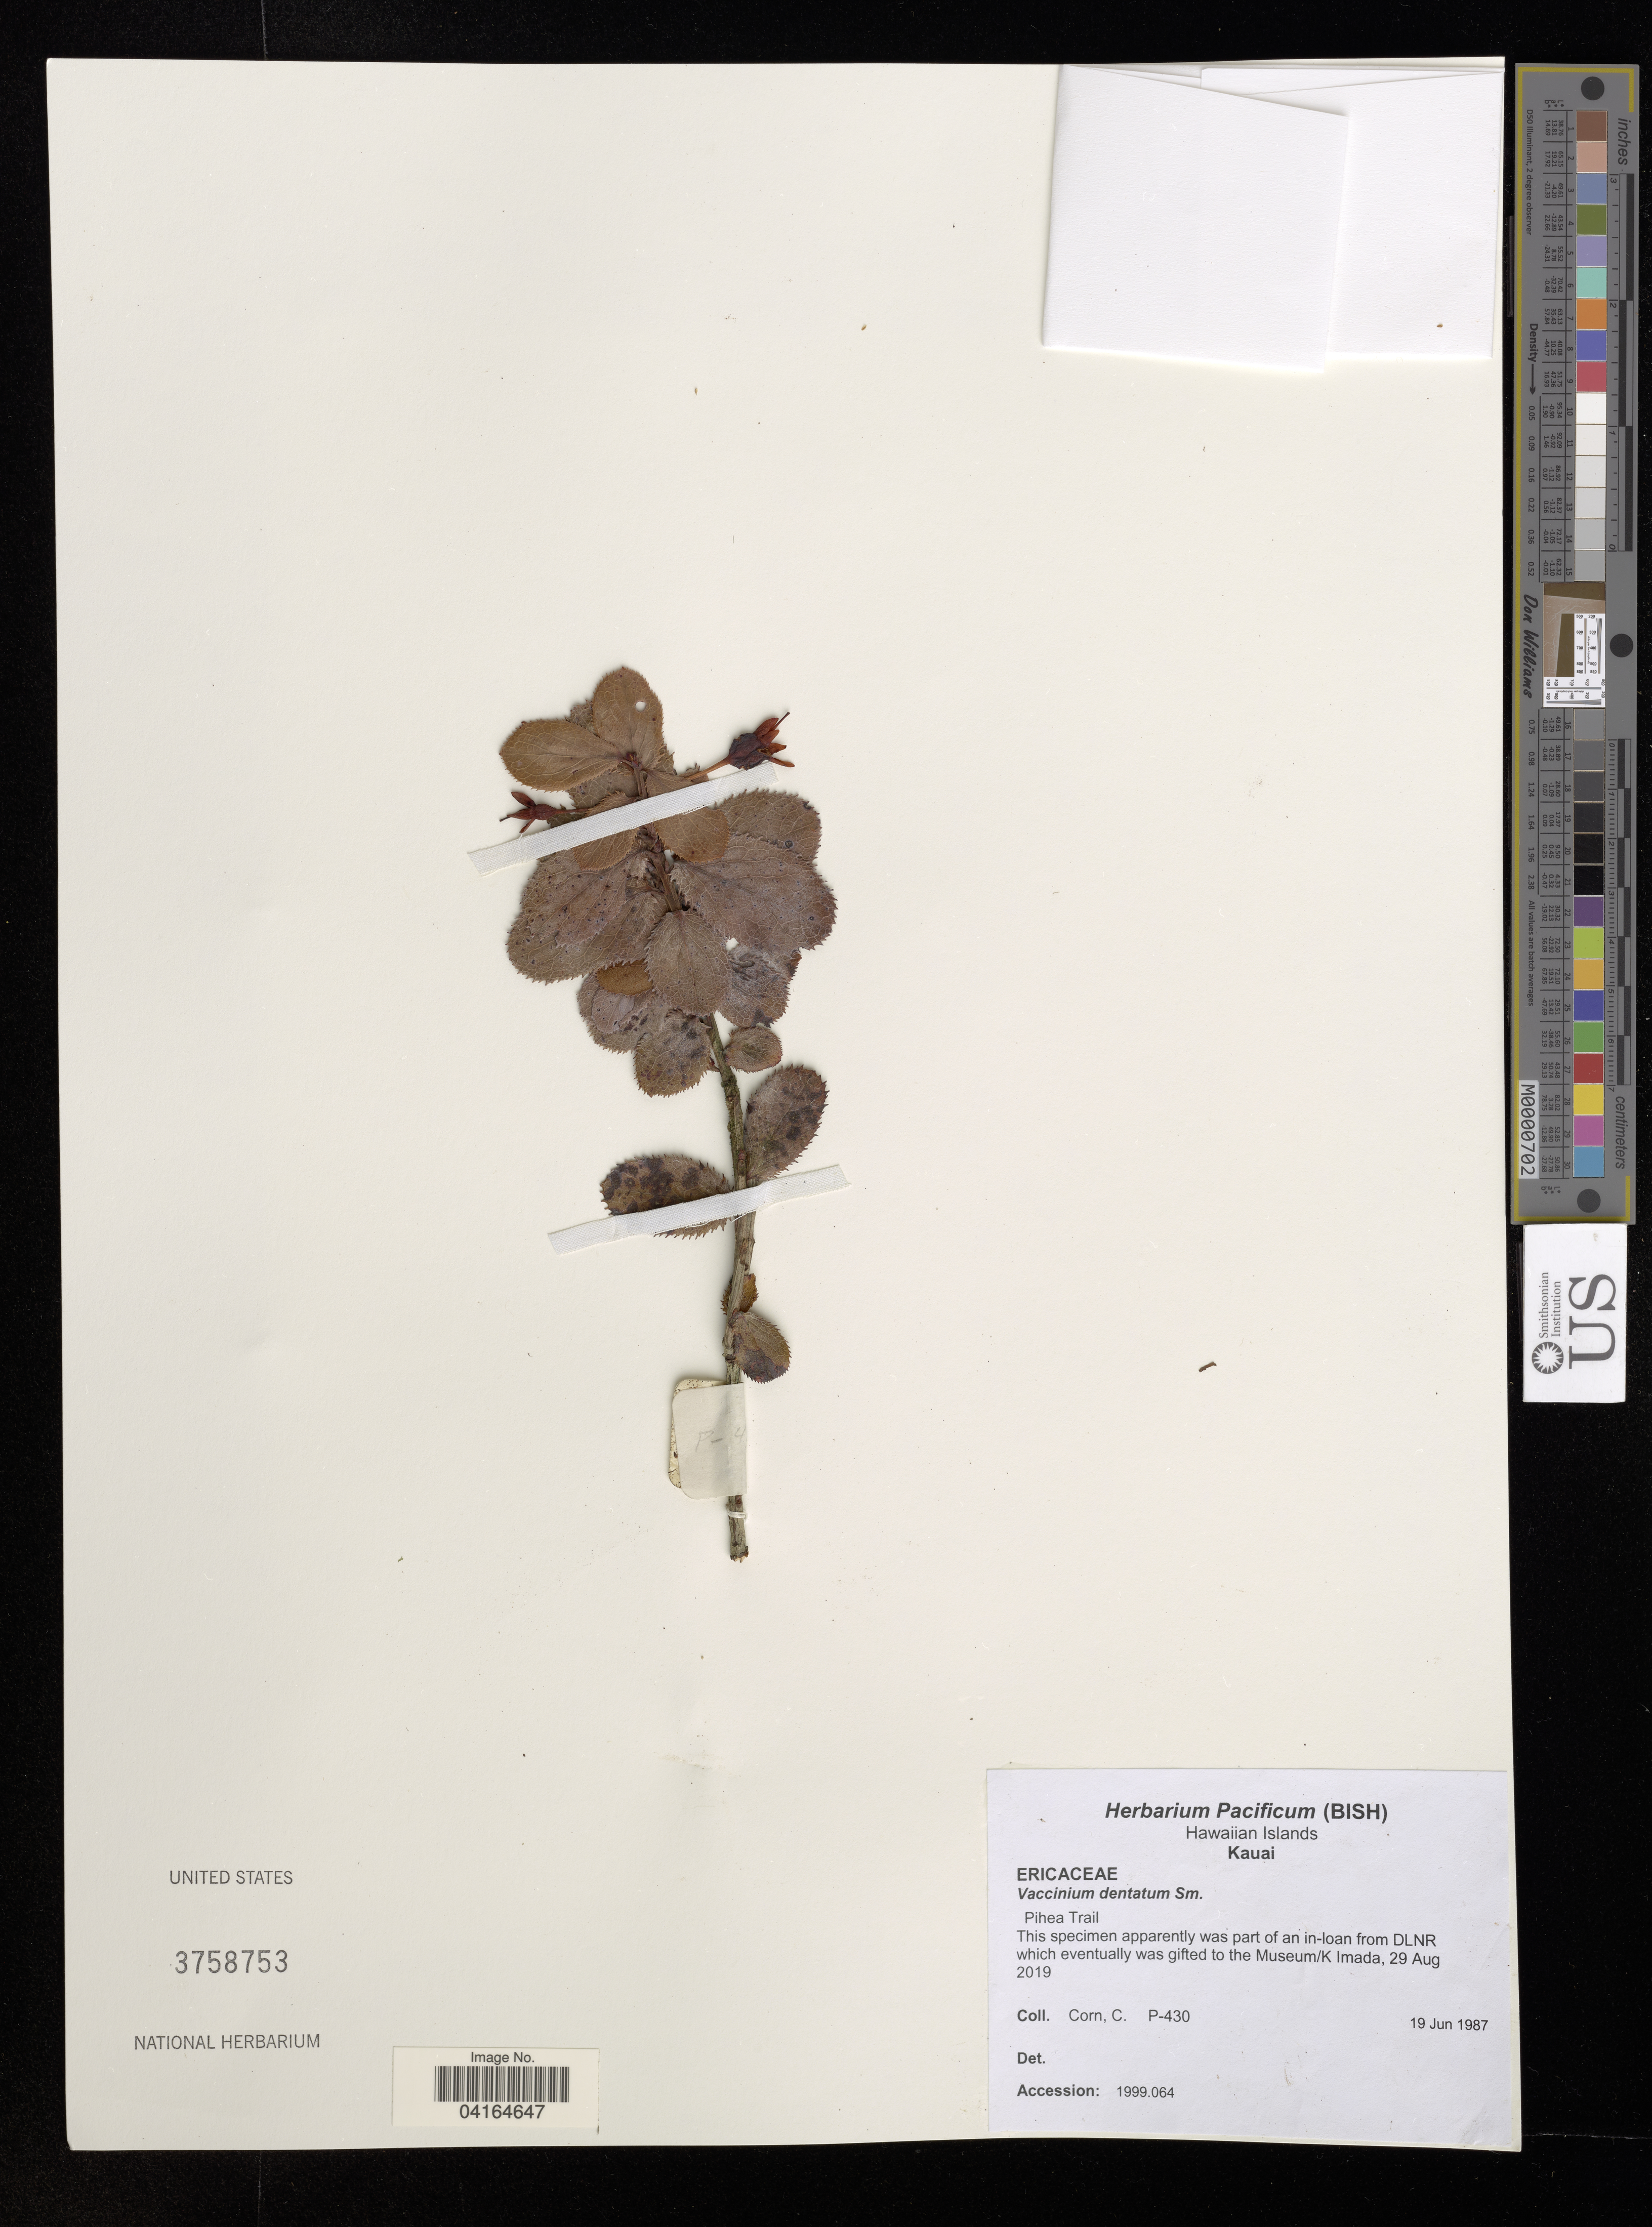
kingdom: Plantae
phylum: Tracheophyta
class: Magnoliopsida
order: Ericales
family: Ericaceae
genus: Vaccinium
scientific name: Vaccinium dentatum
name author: Sm.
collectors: C. Corn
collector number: P-430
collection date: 1987-06-19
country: United States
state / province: Hawaii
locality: Hawaiian Islands. Kauai. Pihea Trail.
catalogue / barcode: US 3758753